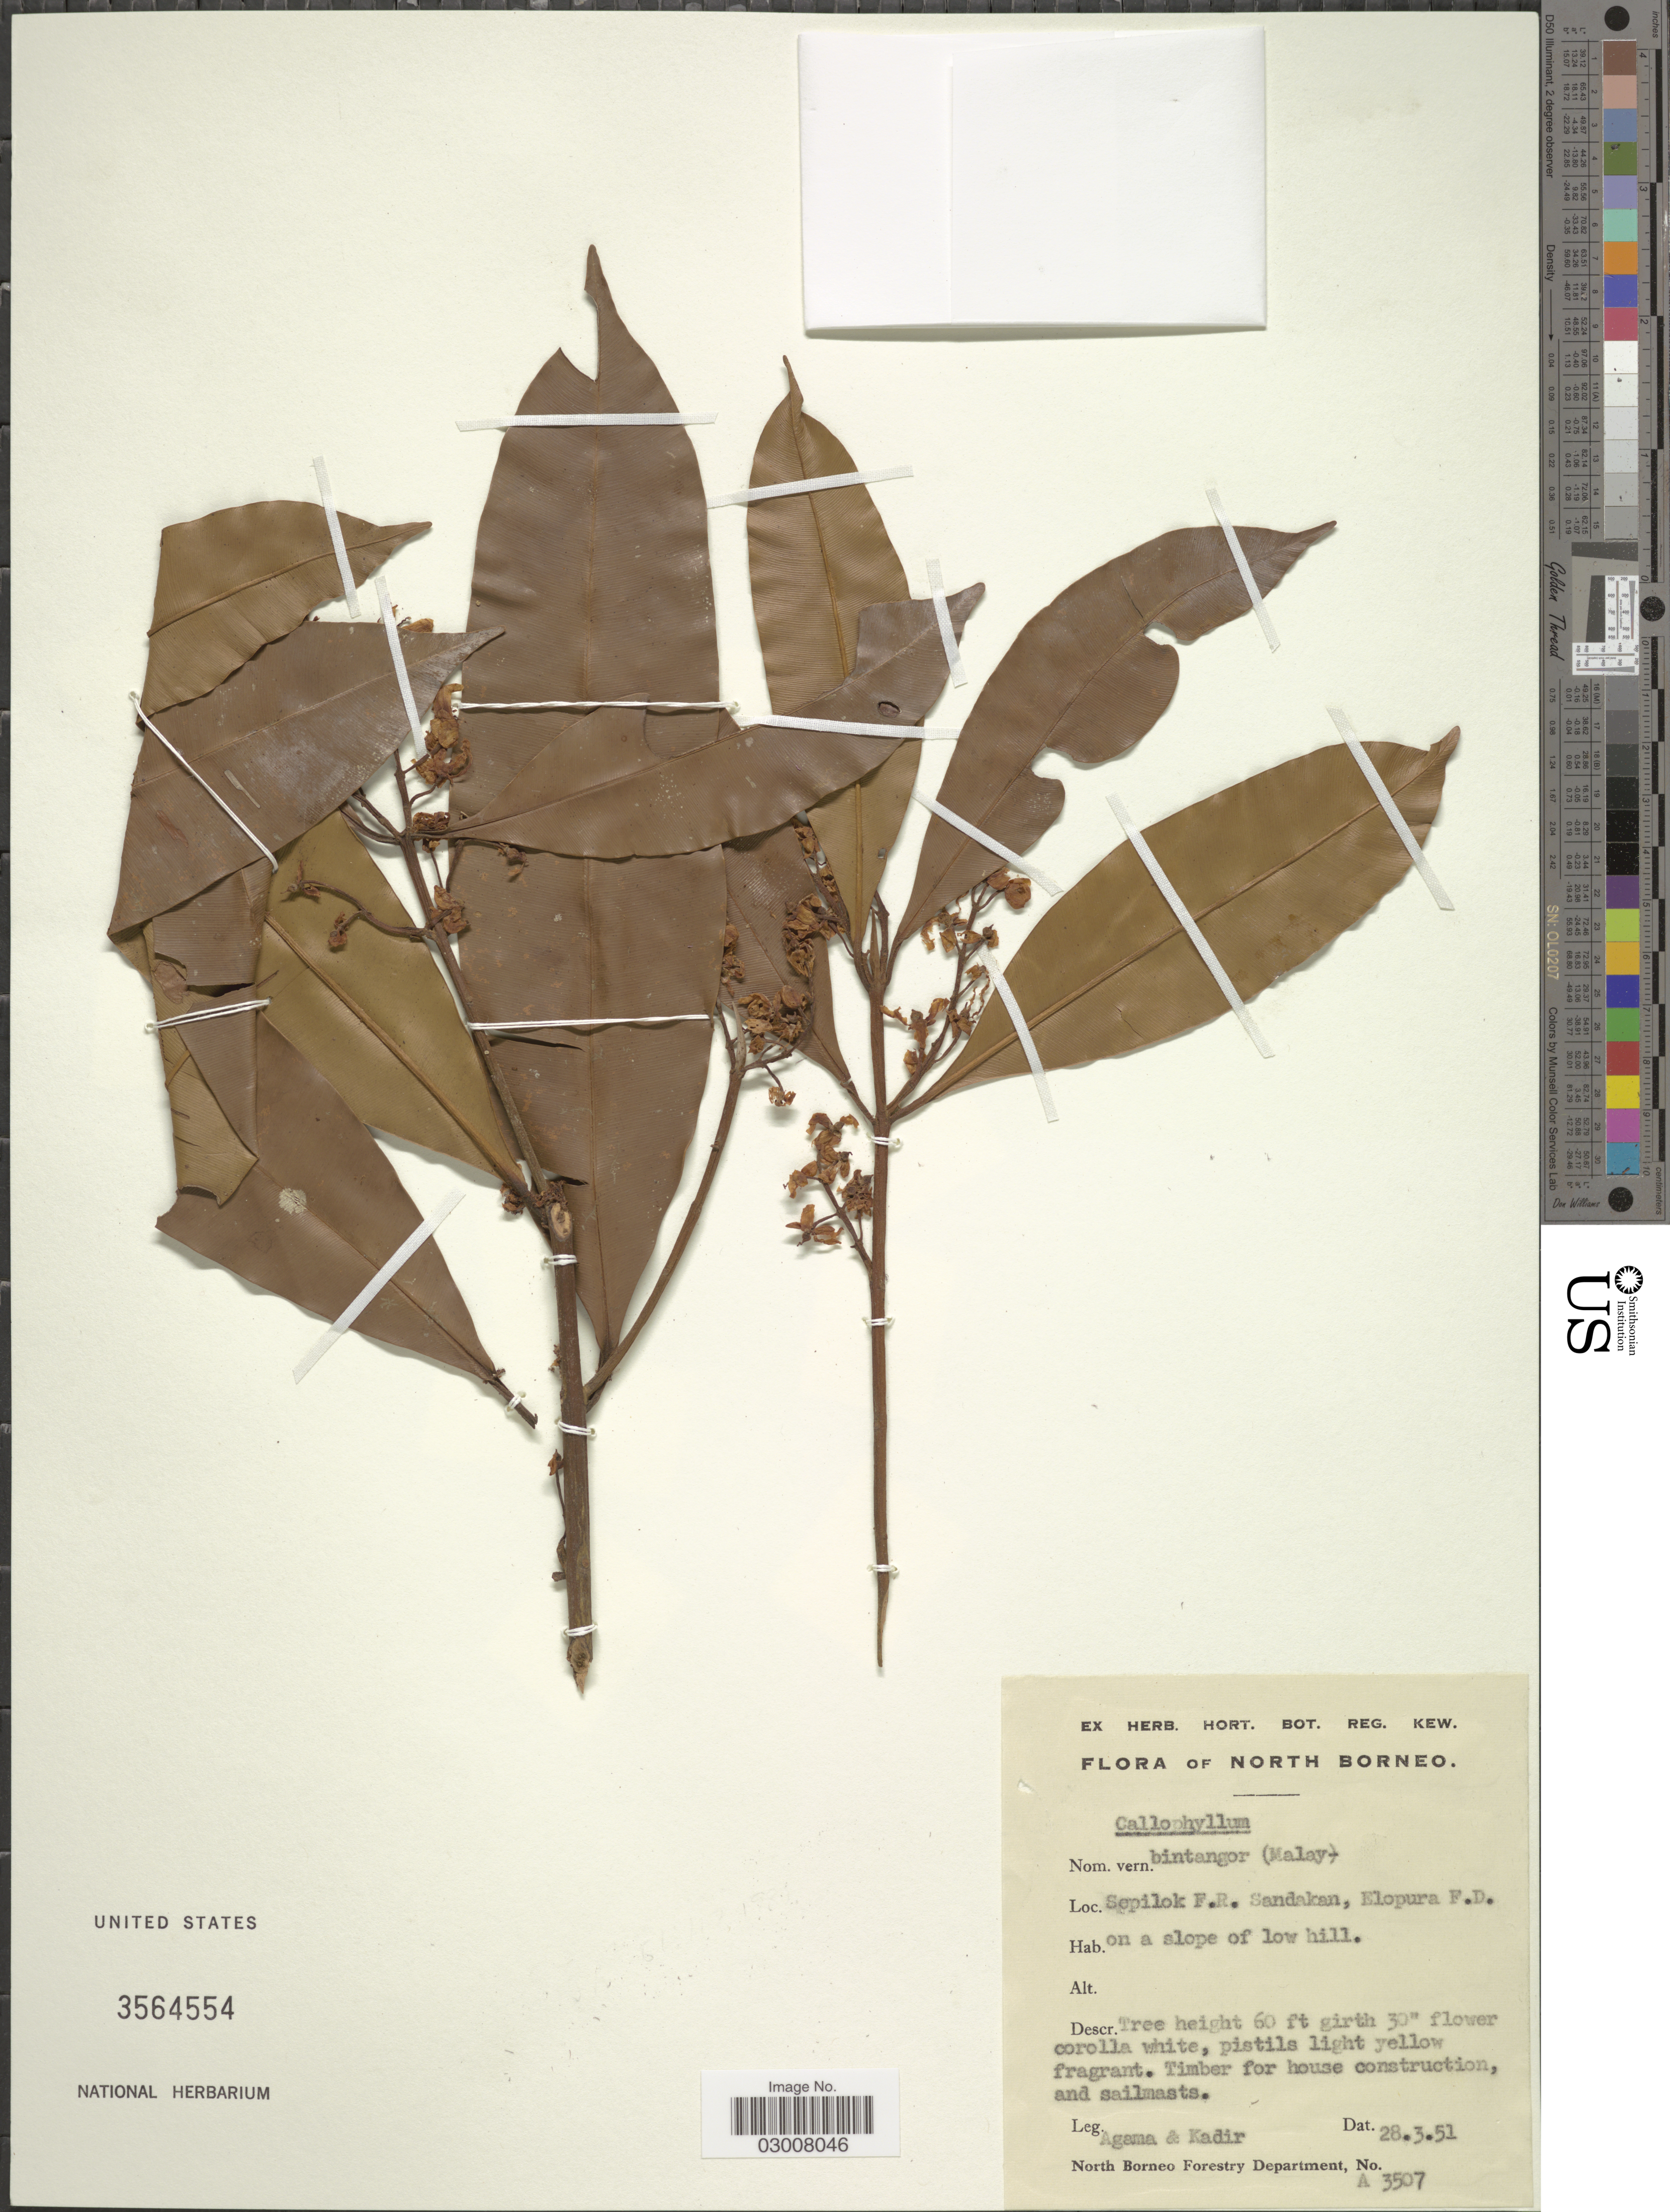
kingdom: Plantae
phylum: Tracheophyta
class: Magnoliopsida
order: Malpighiales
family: Calophyllaceae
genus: Calophyllum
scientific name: Calophyllum sp.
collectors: Agama & -. Kadir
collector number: A3507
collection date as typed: Transcribed d/m/y: 28/3/51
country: Malaysia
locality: North Borneo, Sepilok F.R. Sandakan, Elopura F.D. on a slope of, low hill.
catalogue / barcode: US 3564554